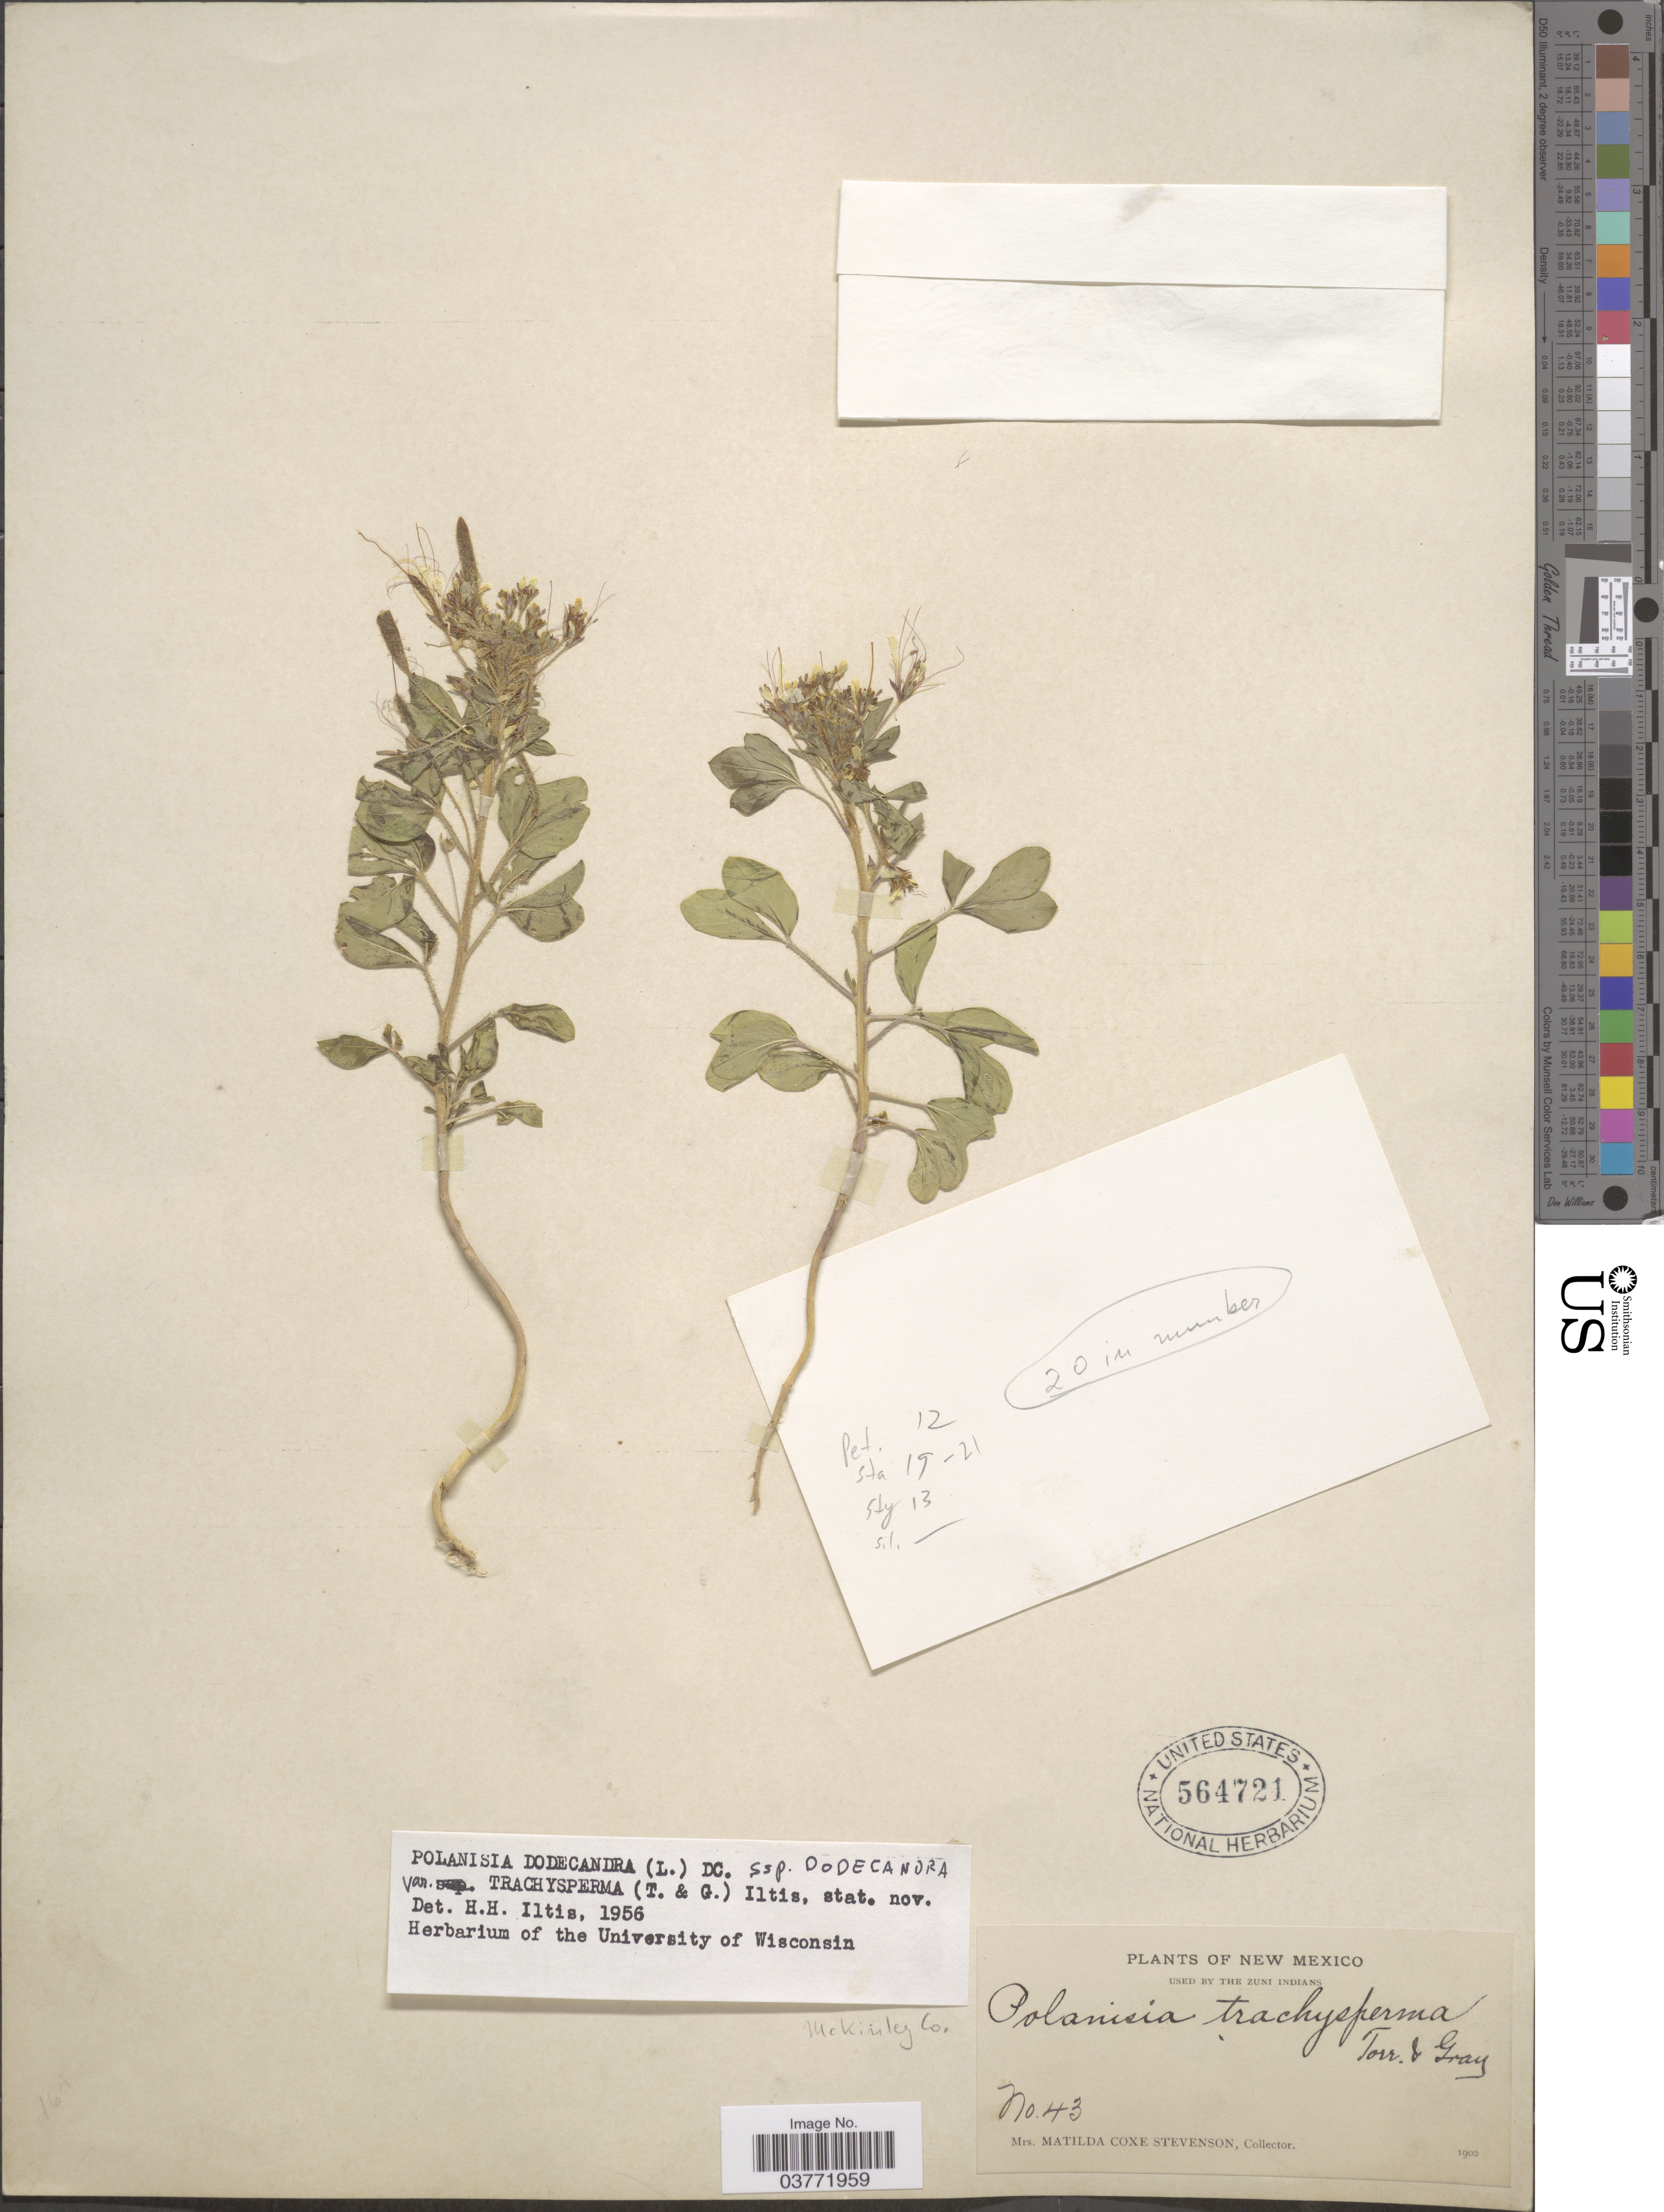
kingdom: Plantae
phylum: Tracheophyta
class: Magnoliopsida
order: Brassicales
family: Cleomaceae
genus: Polanisia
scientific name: Polanisia trachysperma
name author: Torr. & A. Gray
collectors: M. Stevenson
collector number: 43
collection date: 1902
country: United States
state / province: New Mexico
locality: McKinley Co. The Zuni Indians.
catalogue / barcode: US 564721